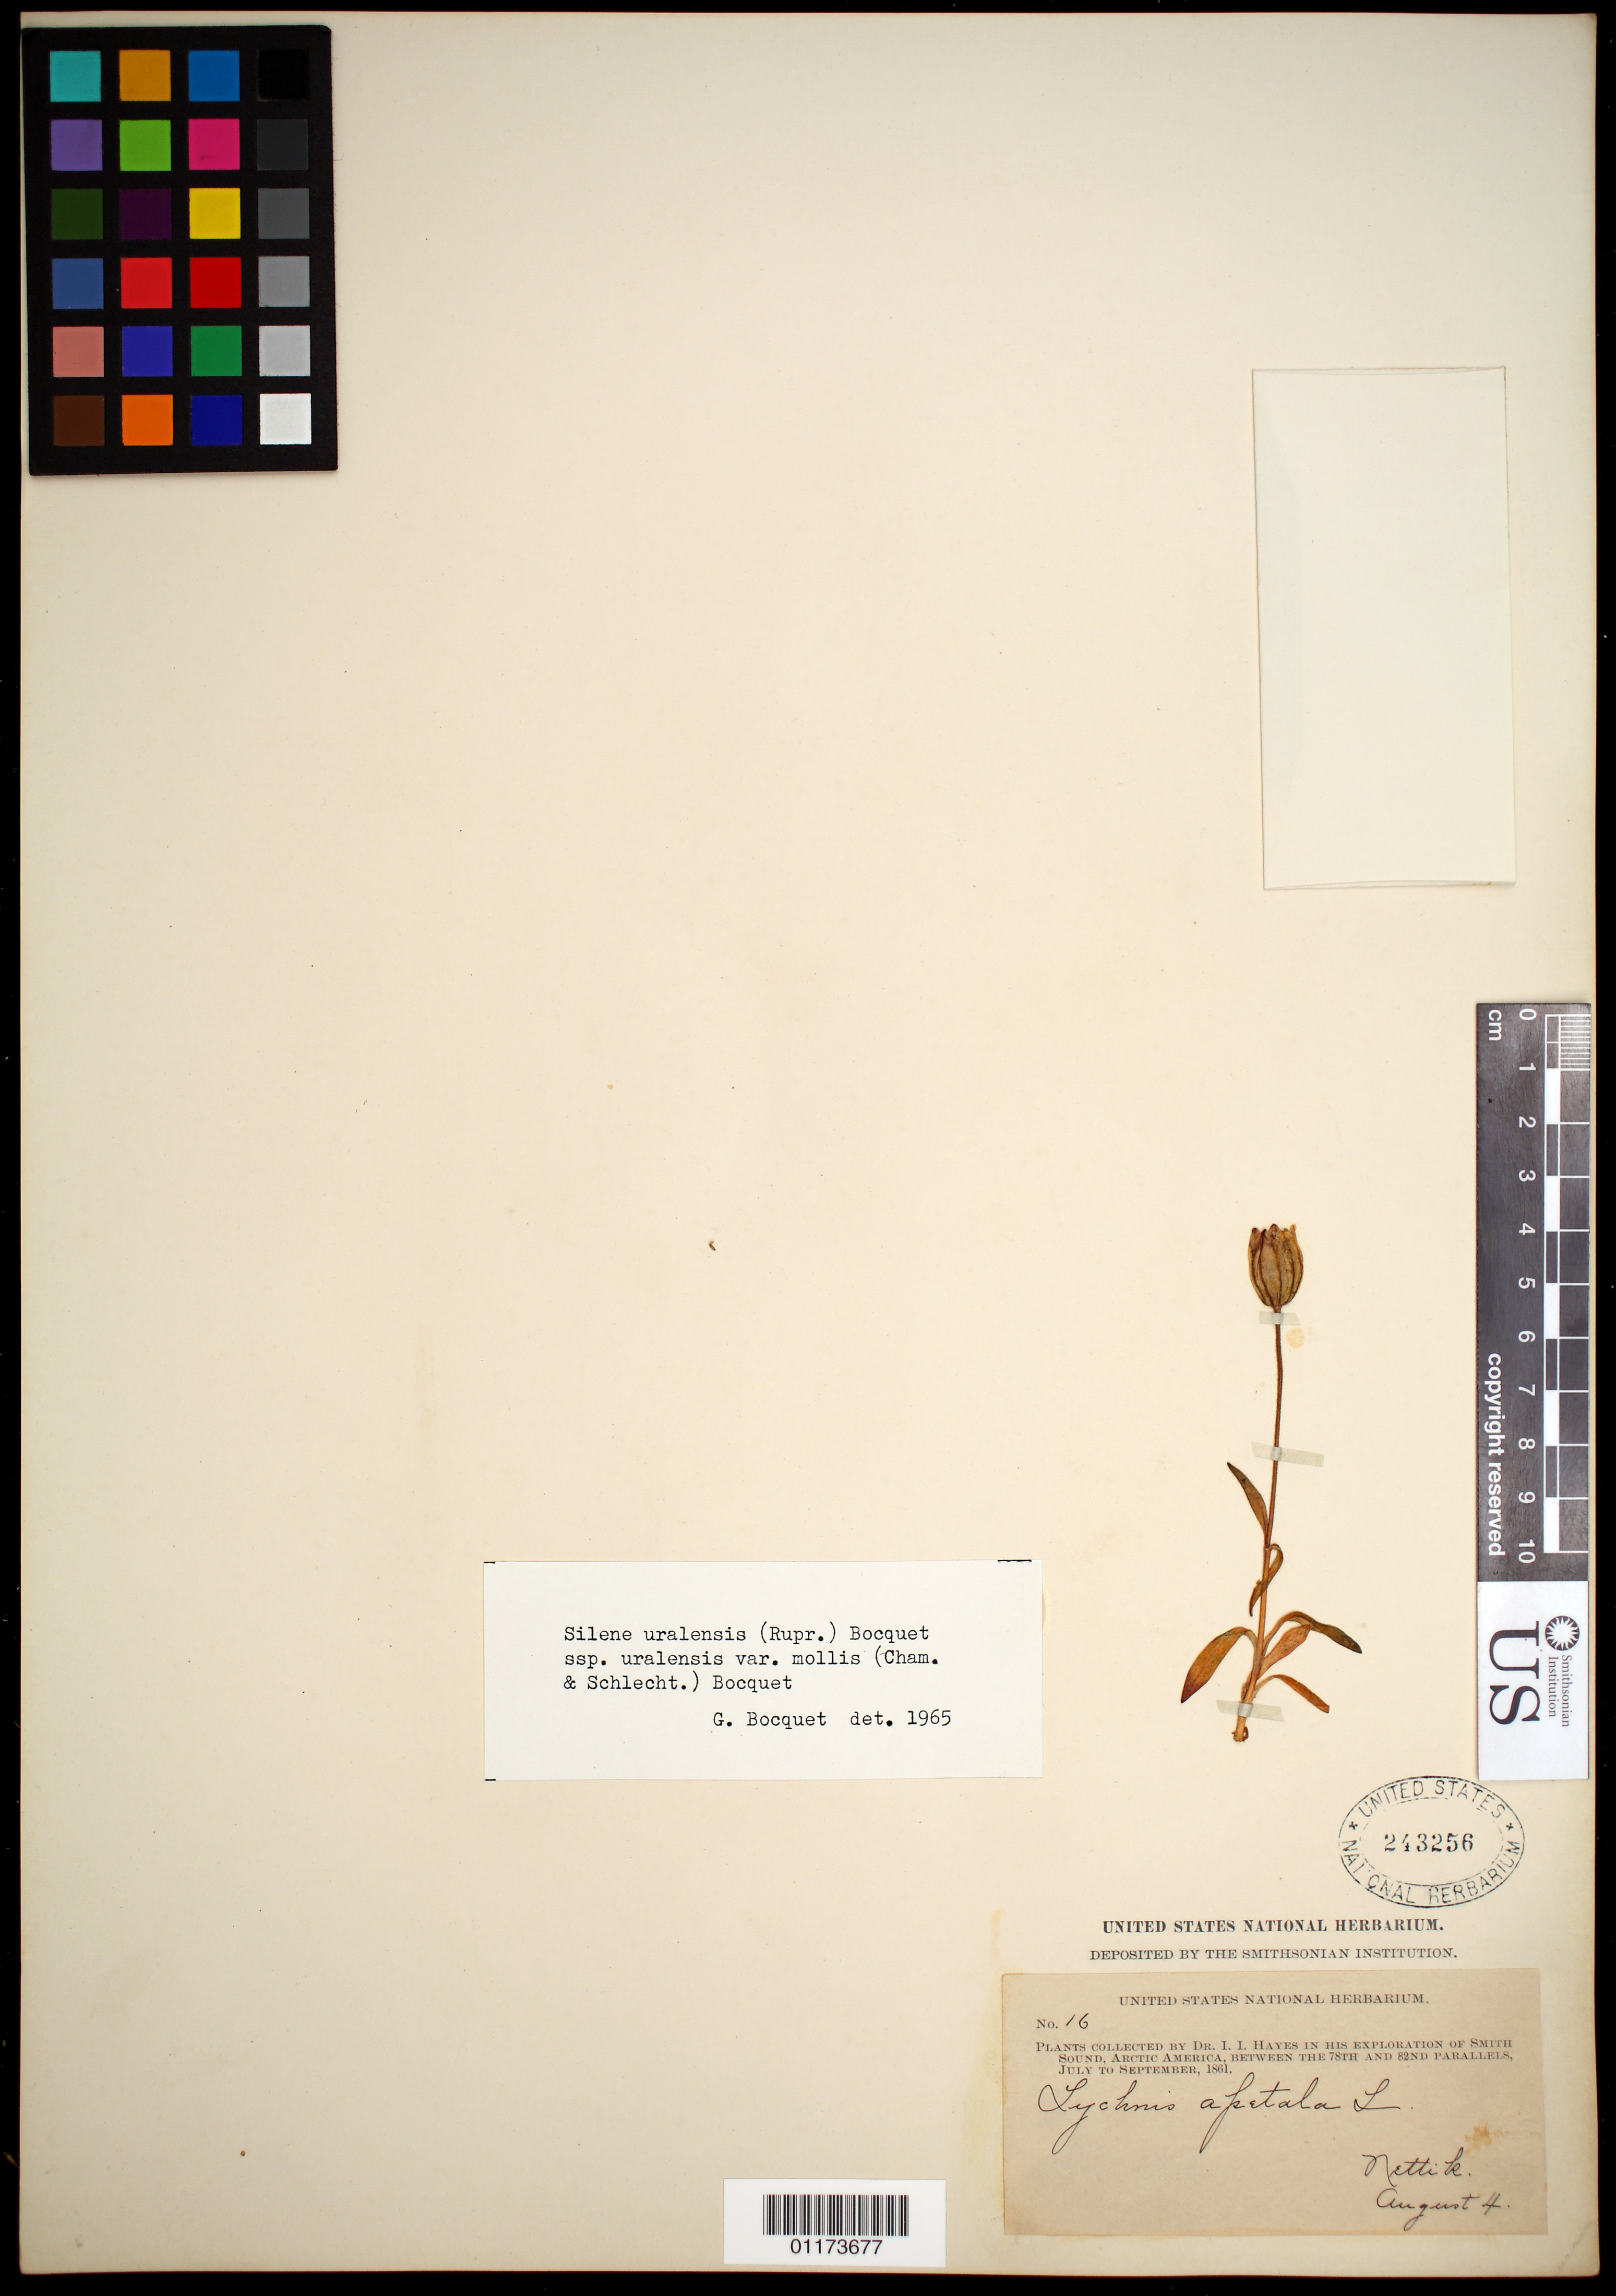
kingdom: Plantae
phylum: Tracheophyta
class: Magnoliopsida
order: Caryophyllales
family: Caryophyllaceae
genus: Silene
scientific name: Silene uralensis var. mollis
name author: (Cham. & Schltdl.) Bocquet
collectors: I. I. Hayes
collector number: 16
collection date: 1861-08-04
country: Canada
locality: Nettik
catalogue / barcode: US 243256